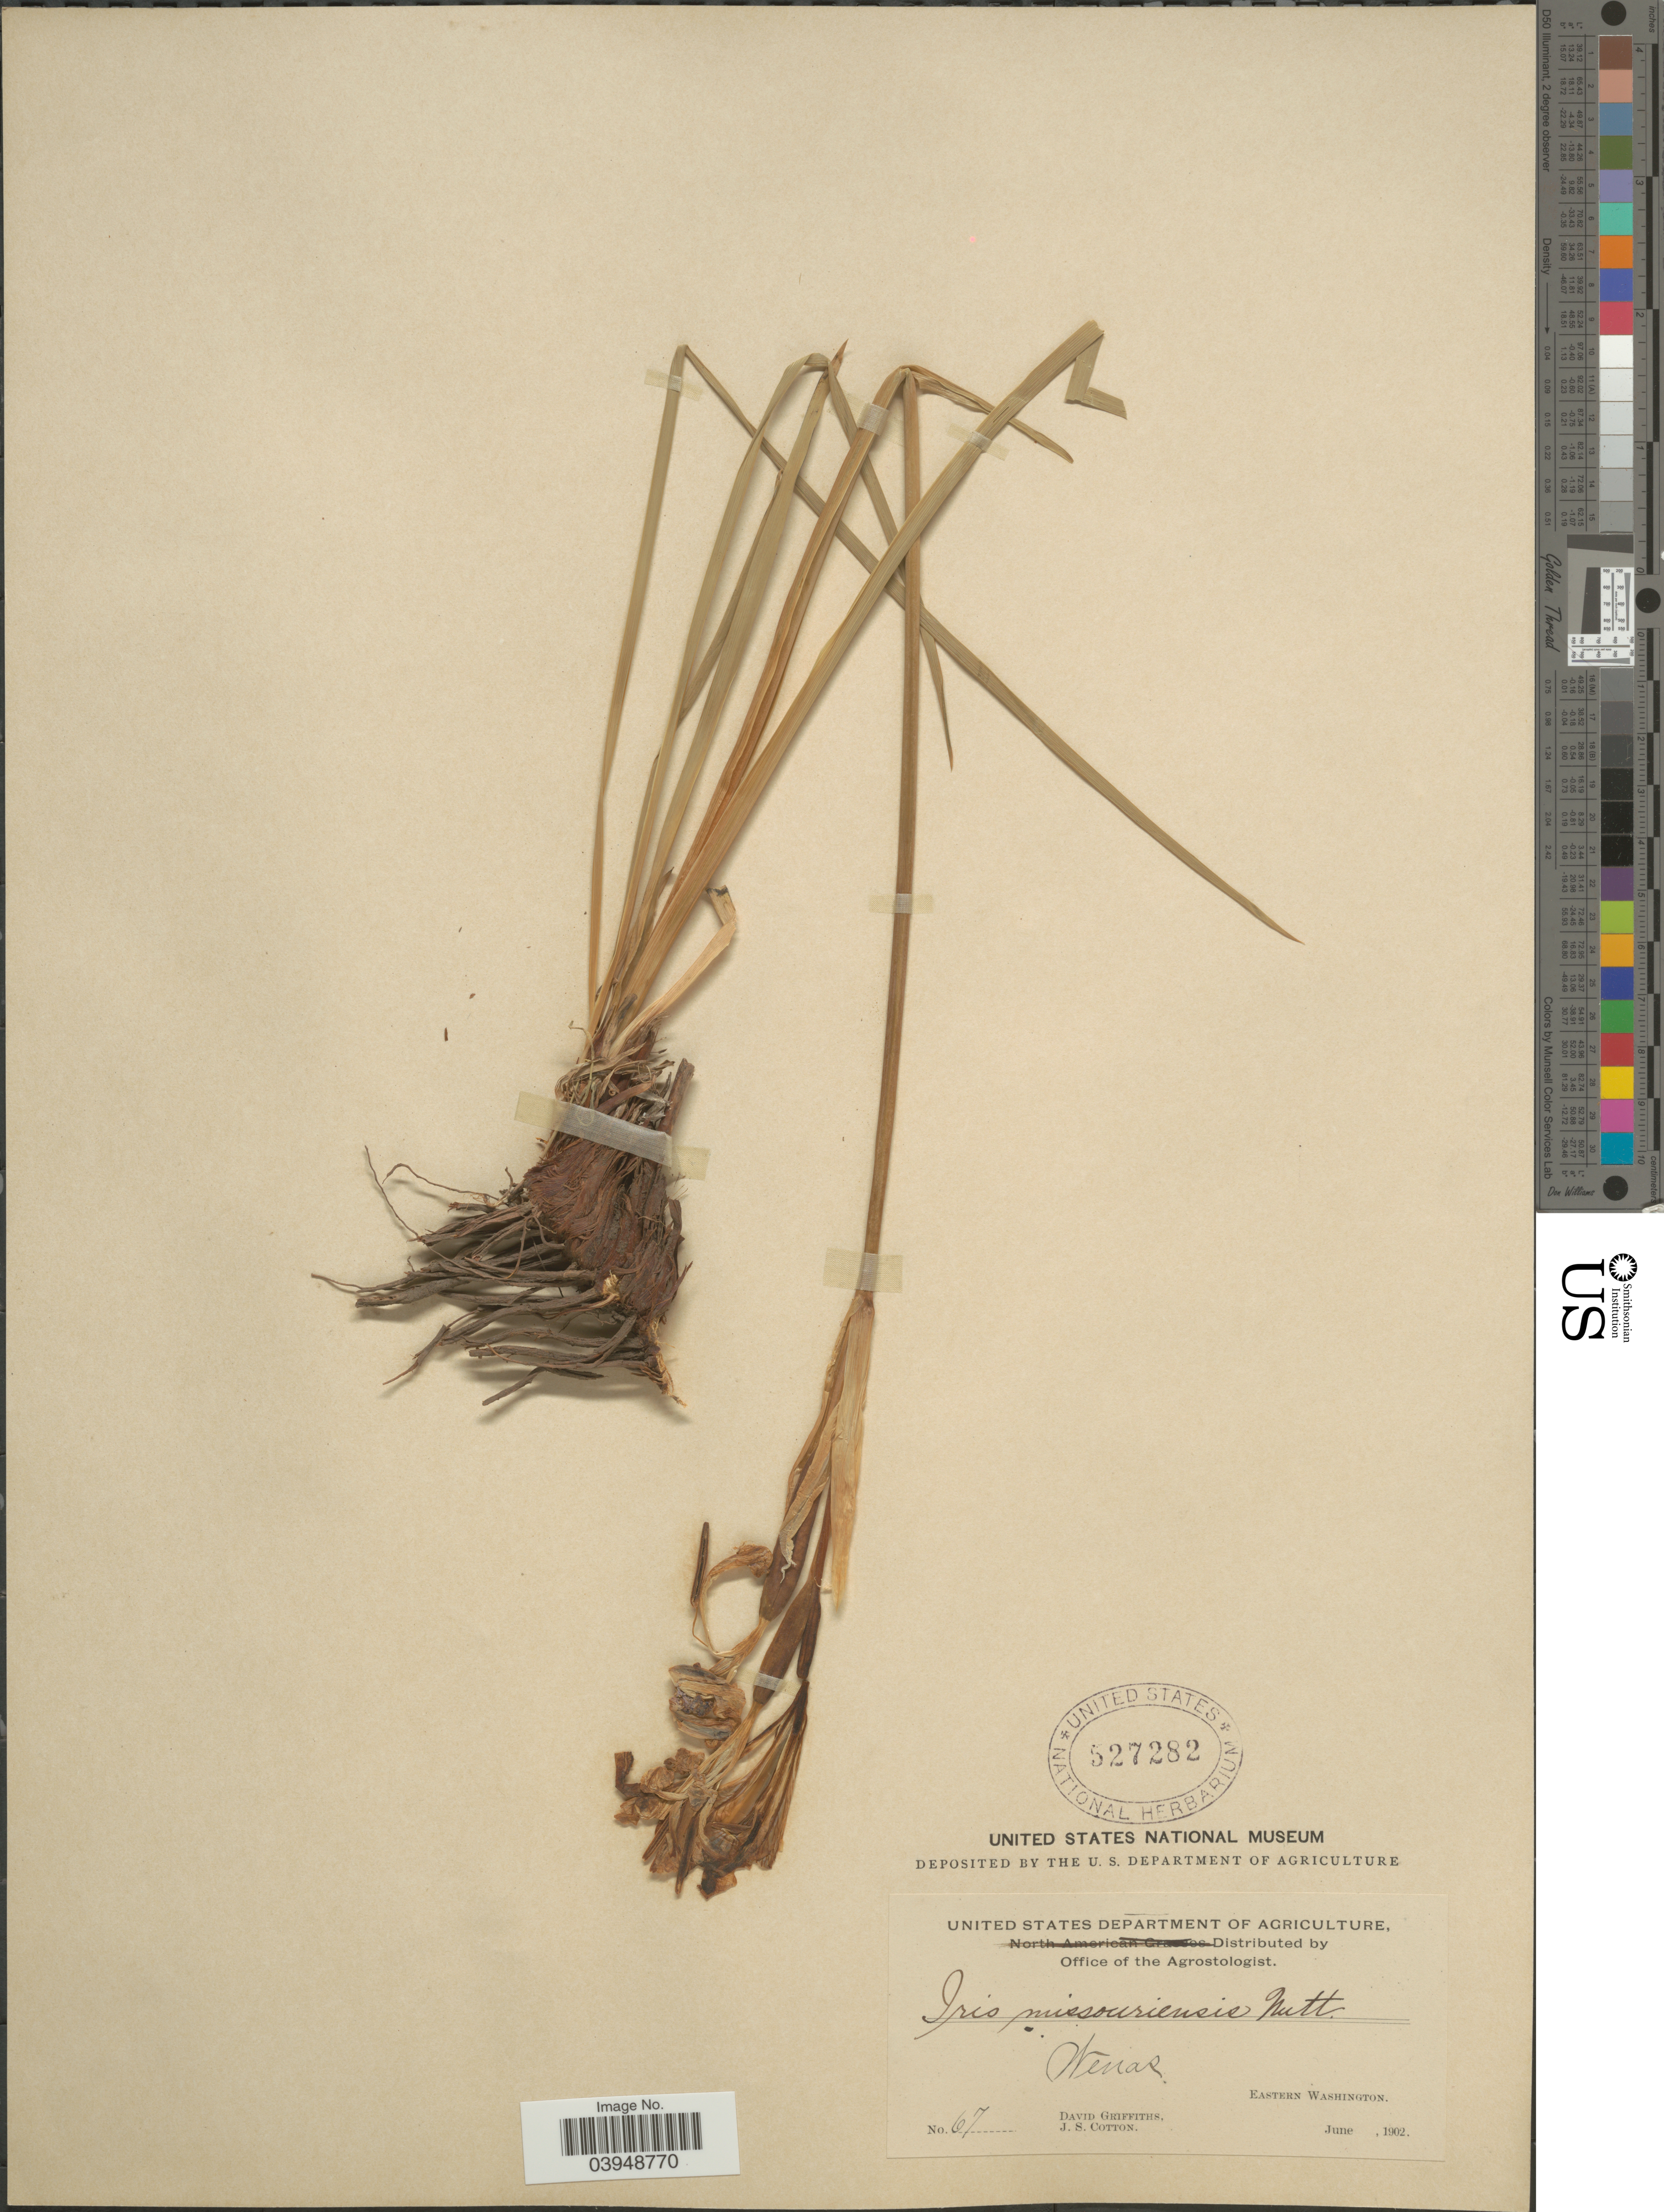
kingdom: Plantae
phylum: Tracheophyta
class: Liliopsida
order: Asparagales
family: Iridaceae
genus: Iris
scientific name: Iris missouriensis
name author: Nutt.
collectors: D. Griffiths & J. S. Cotton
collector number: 67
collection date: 1902-06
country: United States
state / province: Washington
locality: Wenas, Eastern Washington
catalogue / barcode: US 527282